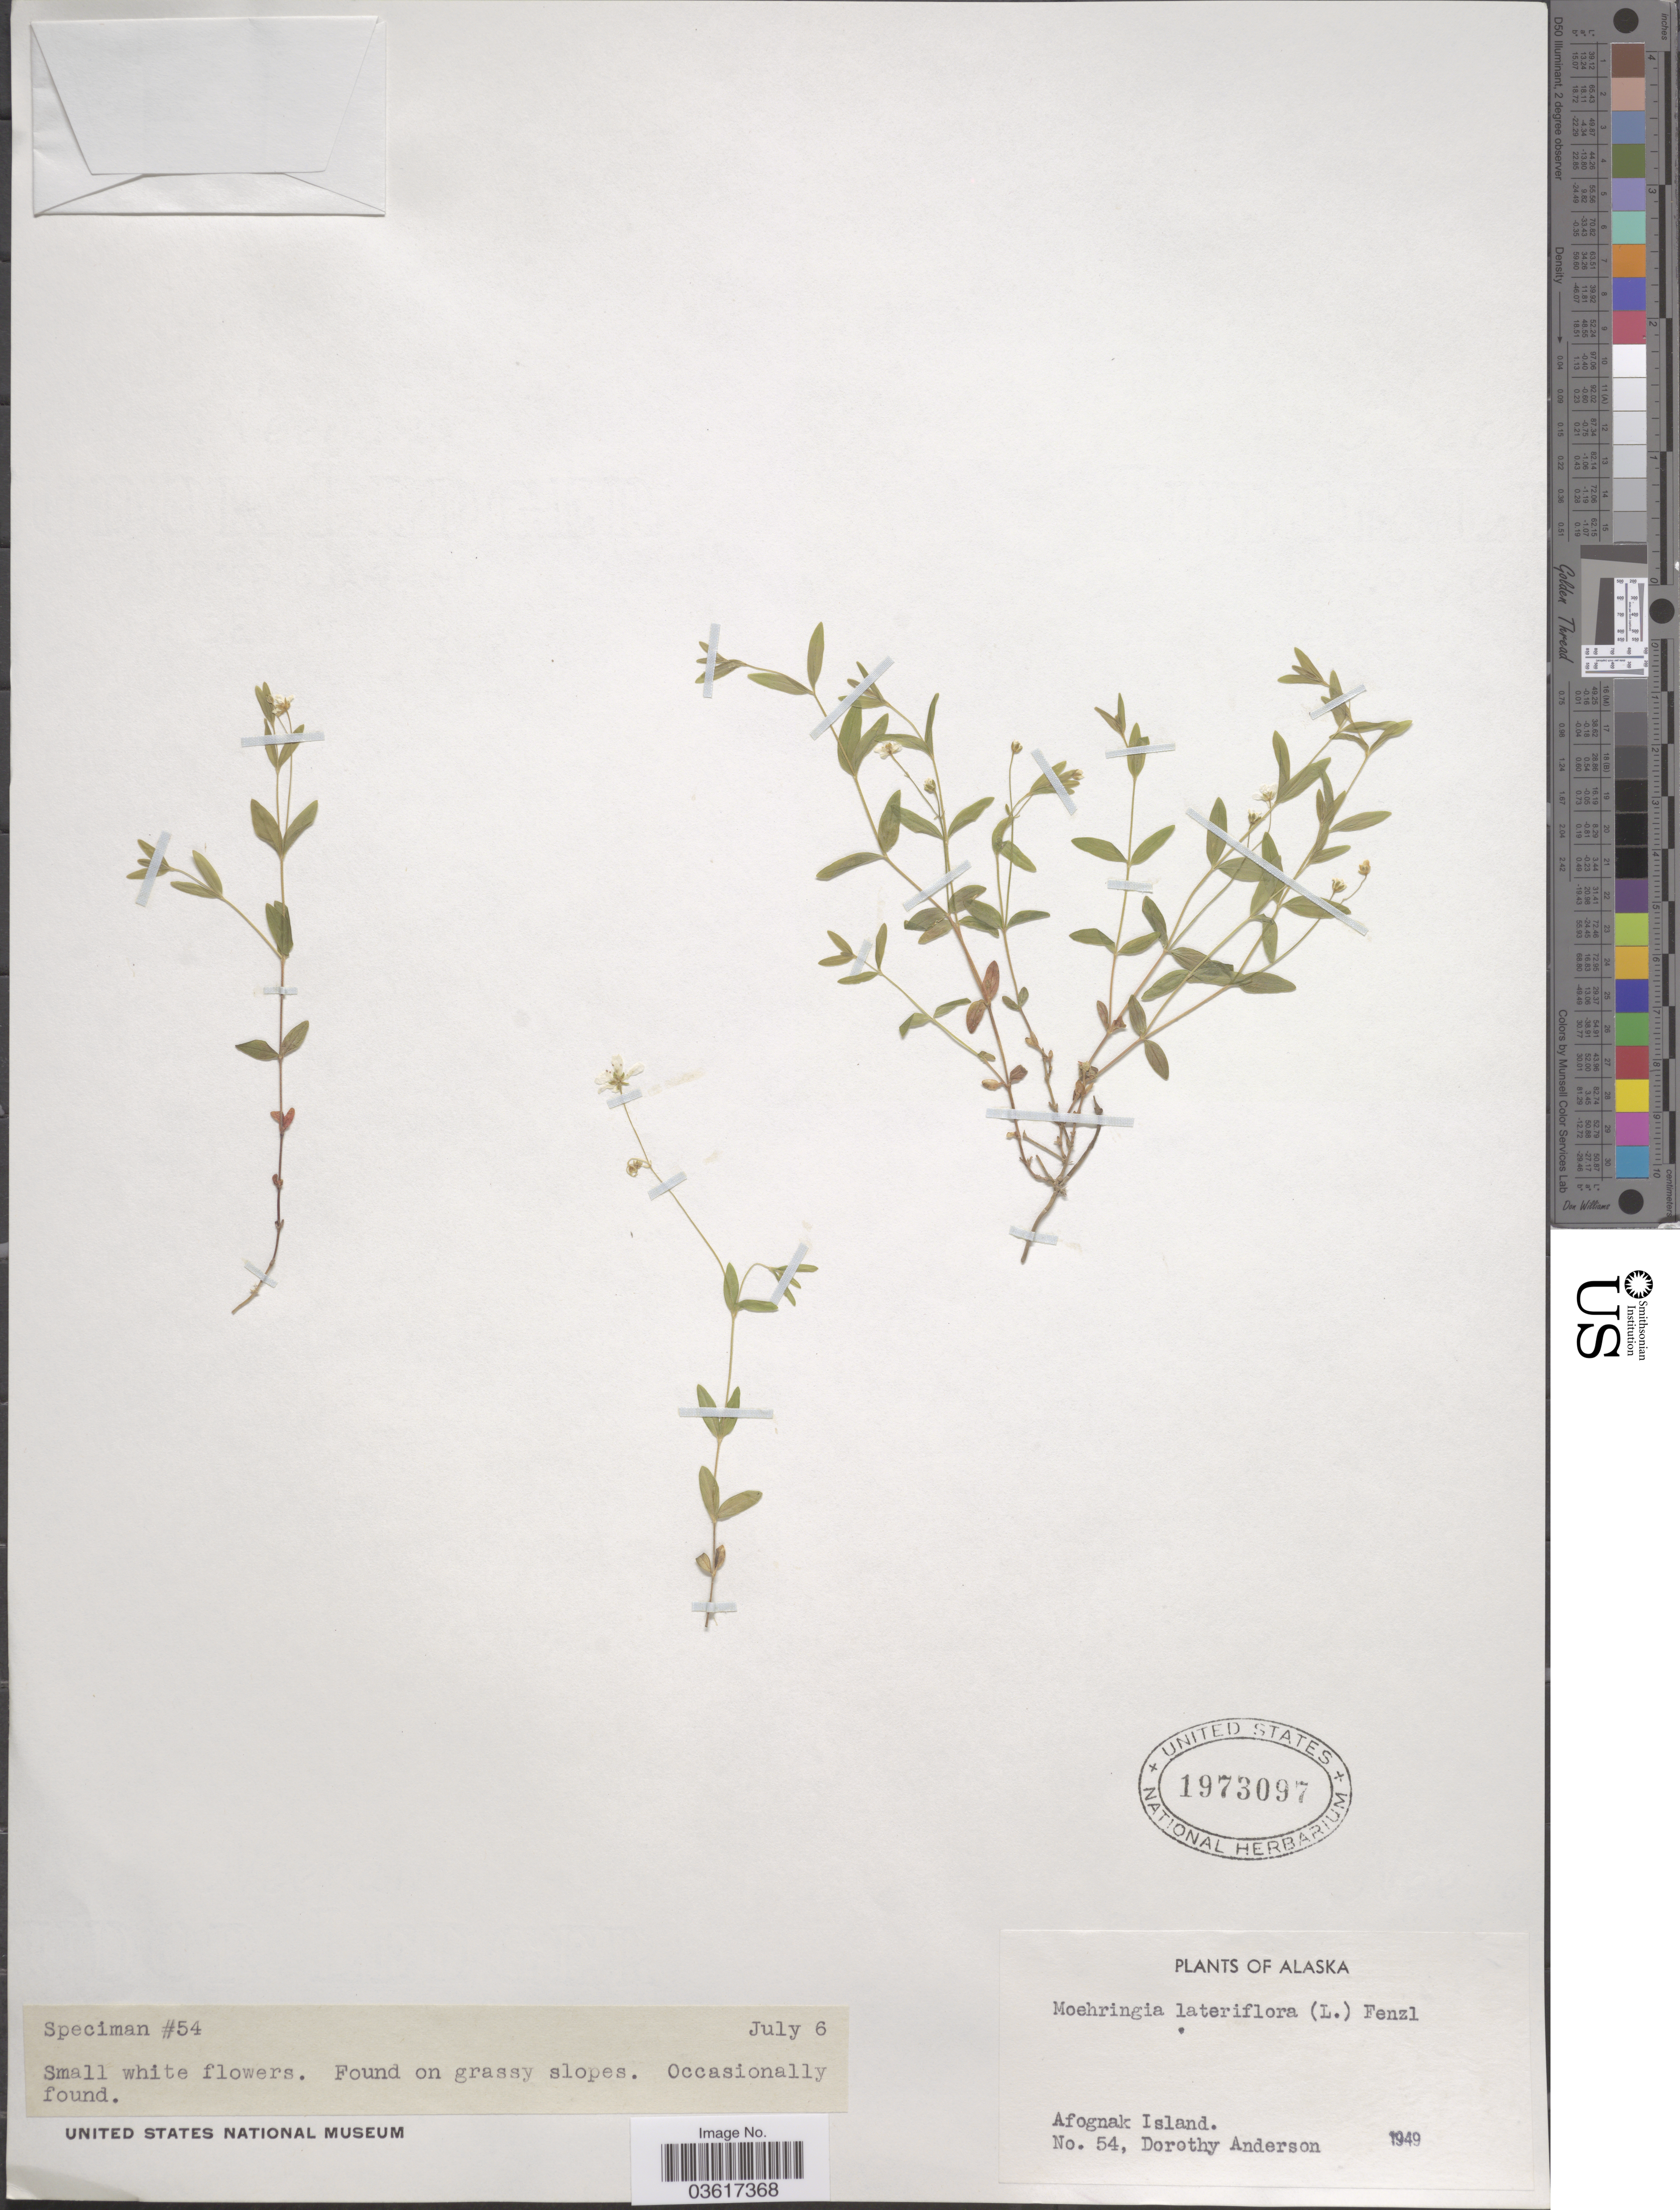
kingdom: Plantae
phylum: Tracheophyta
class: Magnoliopsida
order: Caryophyllales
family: Caryophyllaceae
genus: Moehringia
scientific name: Moehringia lateriflora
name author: (L.) Fenzl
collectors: D. Anderson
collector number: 54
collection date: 1949-07-06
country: United States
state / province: Alaska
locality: Afognak Island.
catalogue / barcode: US 1973097